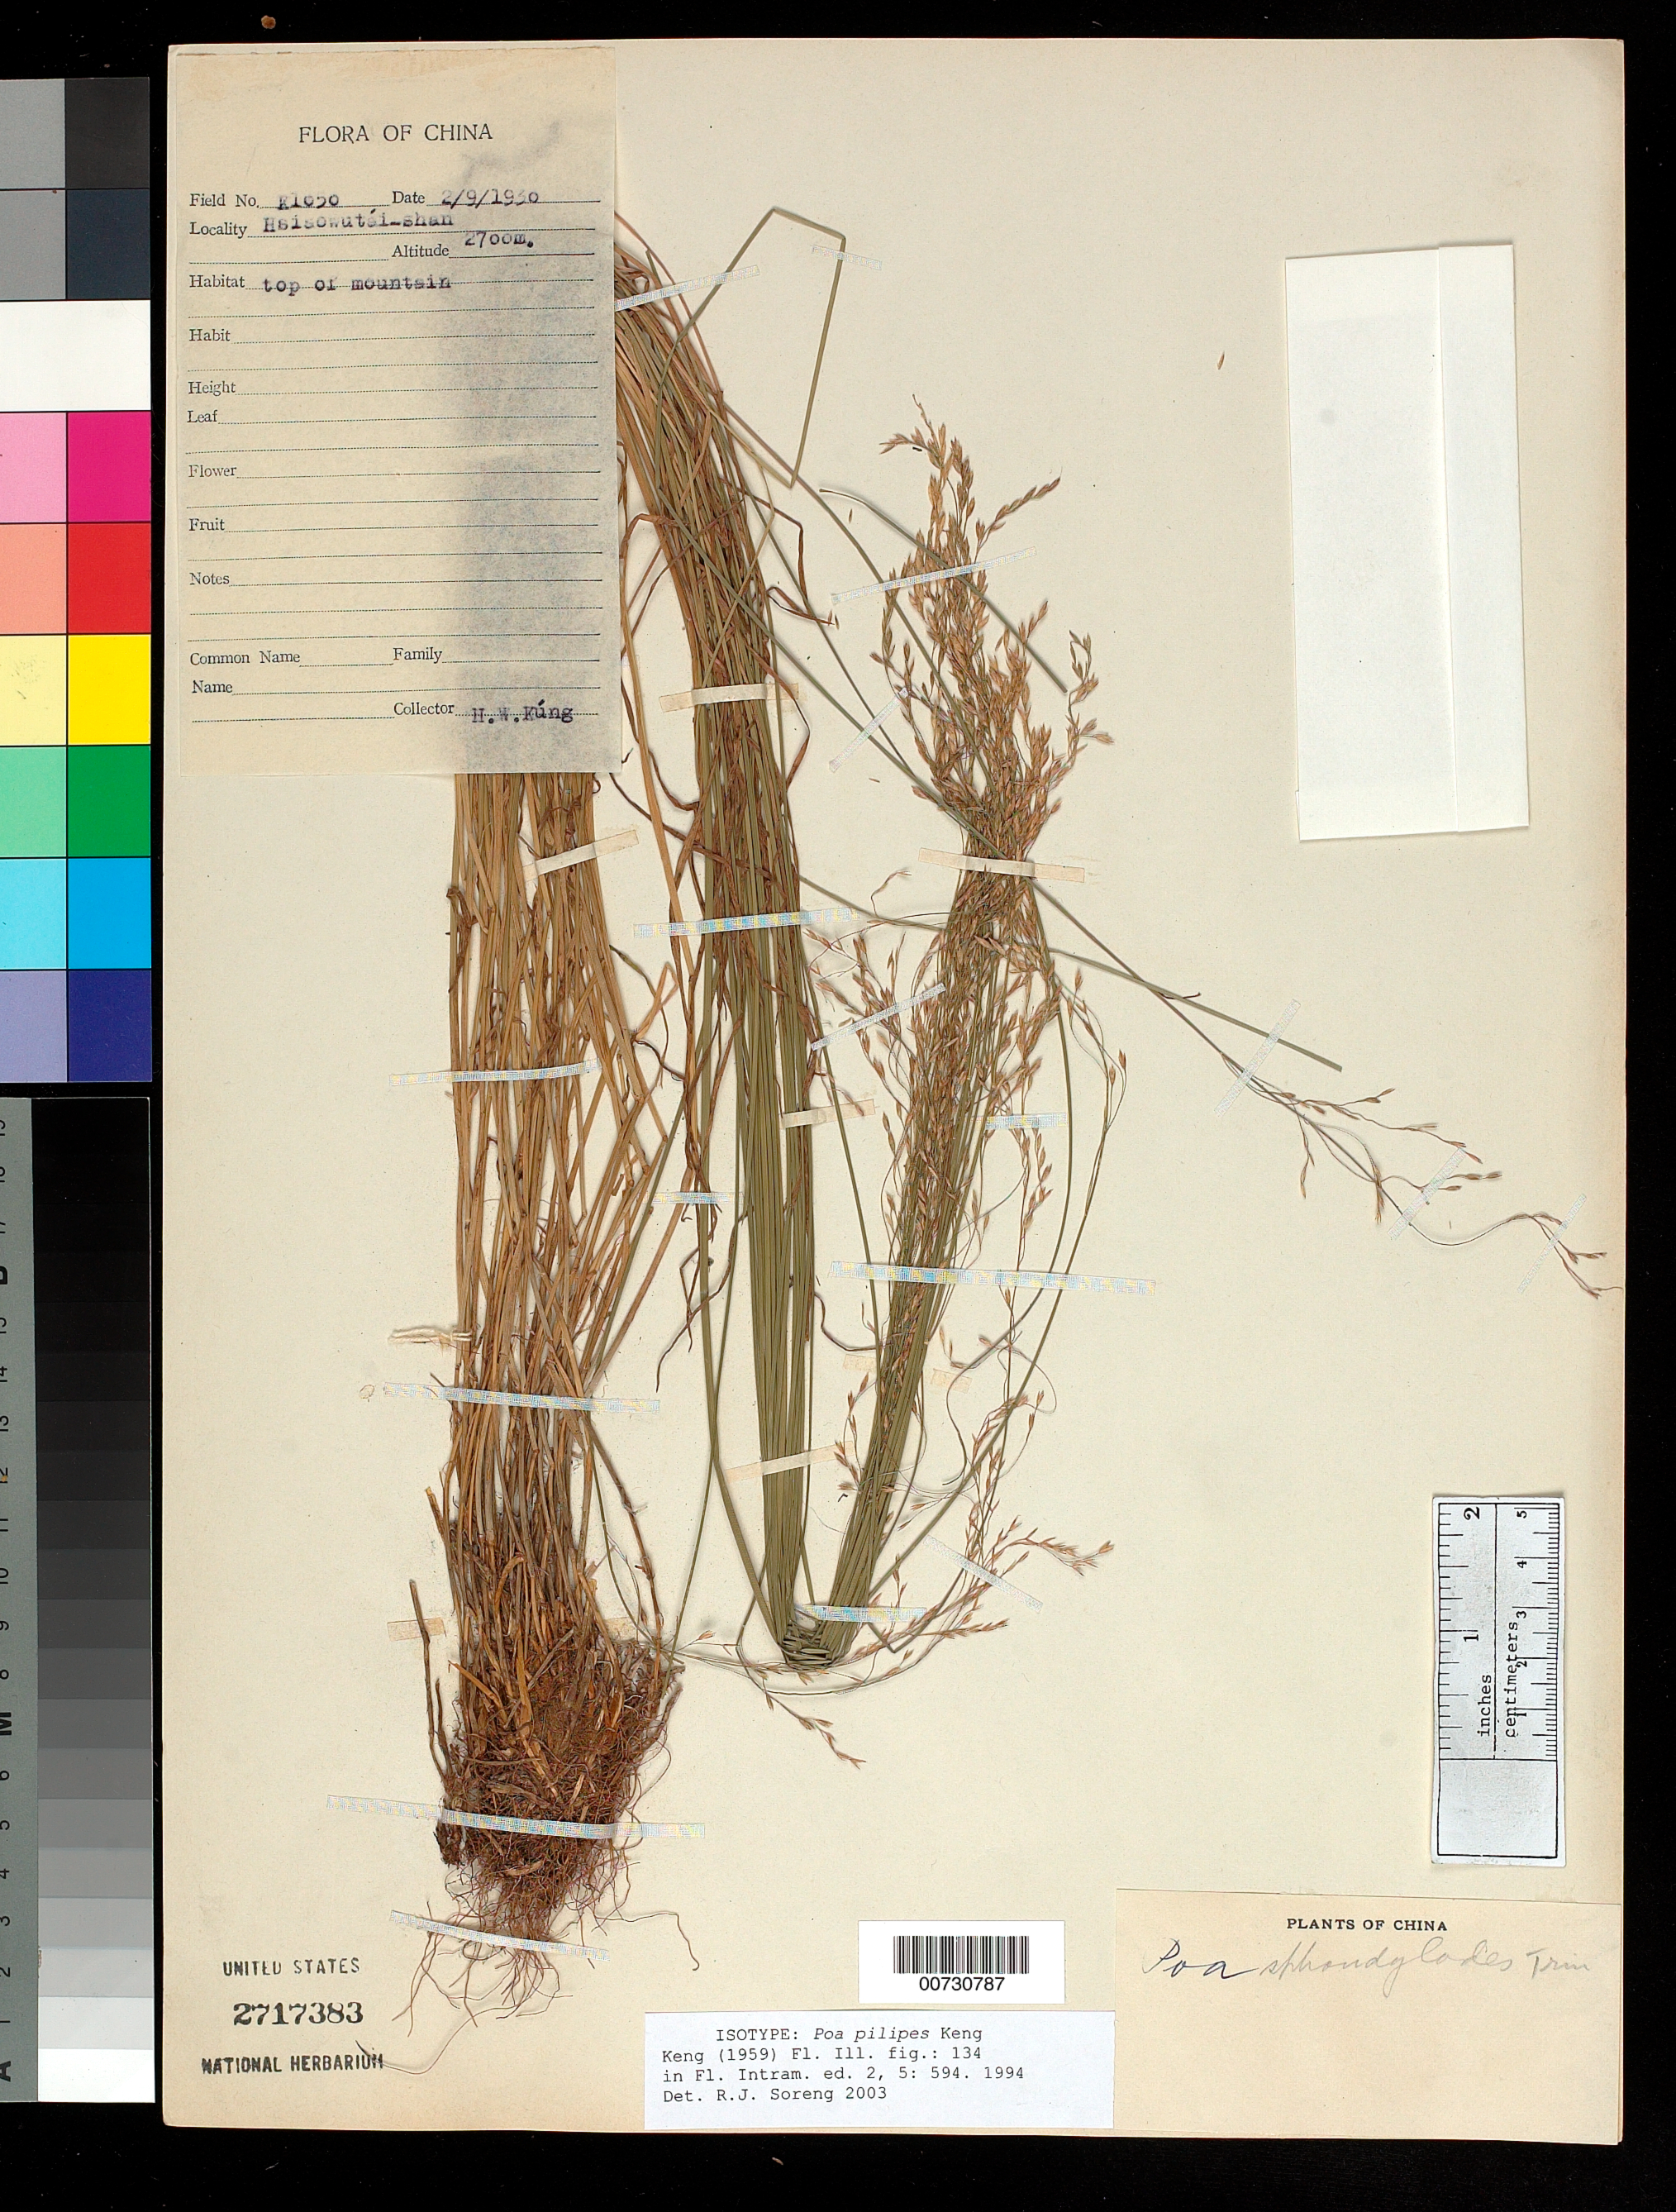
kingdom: Plantae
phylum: Tracheophyta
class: Liliopsida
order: Poales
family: Poaceae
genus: Poa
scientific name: Poa pilipes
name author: Keng ex Chen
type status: Isotype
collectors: H. Kung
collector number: K. 1050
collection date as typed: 02 Sep 1930 or 09 Feb 1930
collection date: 1930-02-09 or 1930-09-02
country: China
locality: Hsisowutéi-shan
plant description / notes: Published earlier as nom. inval. (lacking Latin descr. or diagn.)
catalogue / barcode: US 2717383